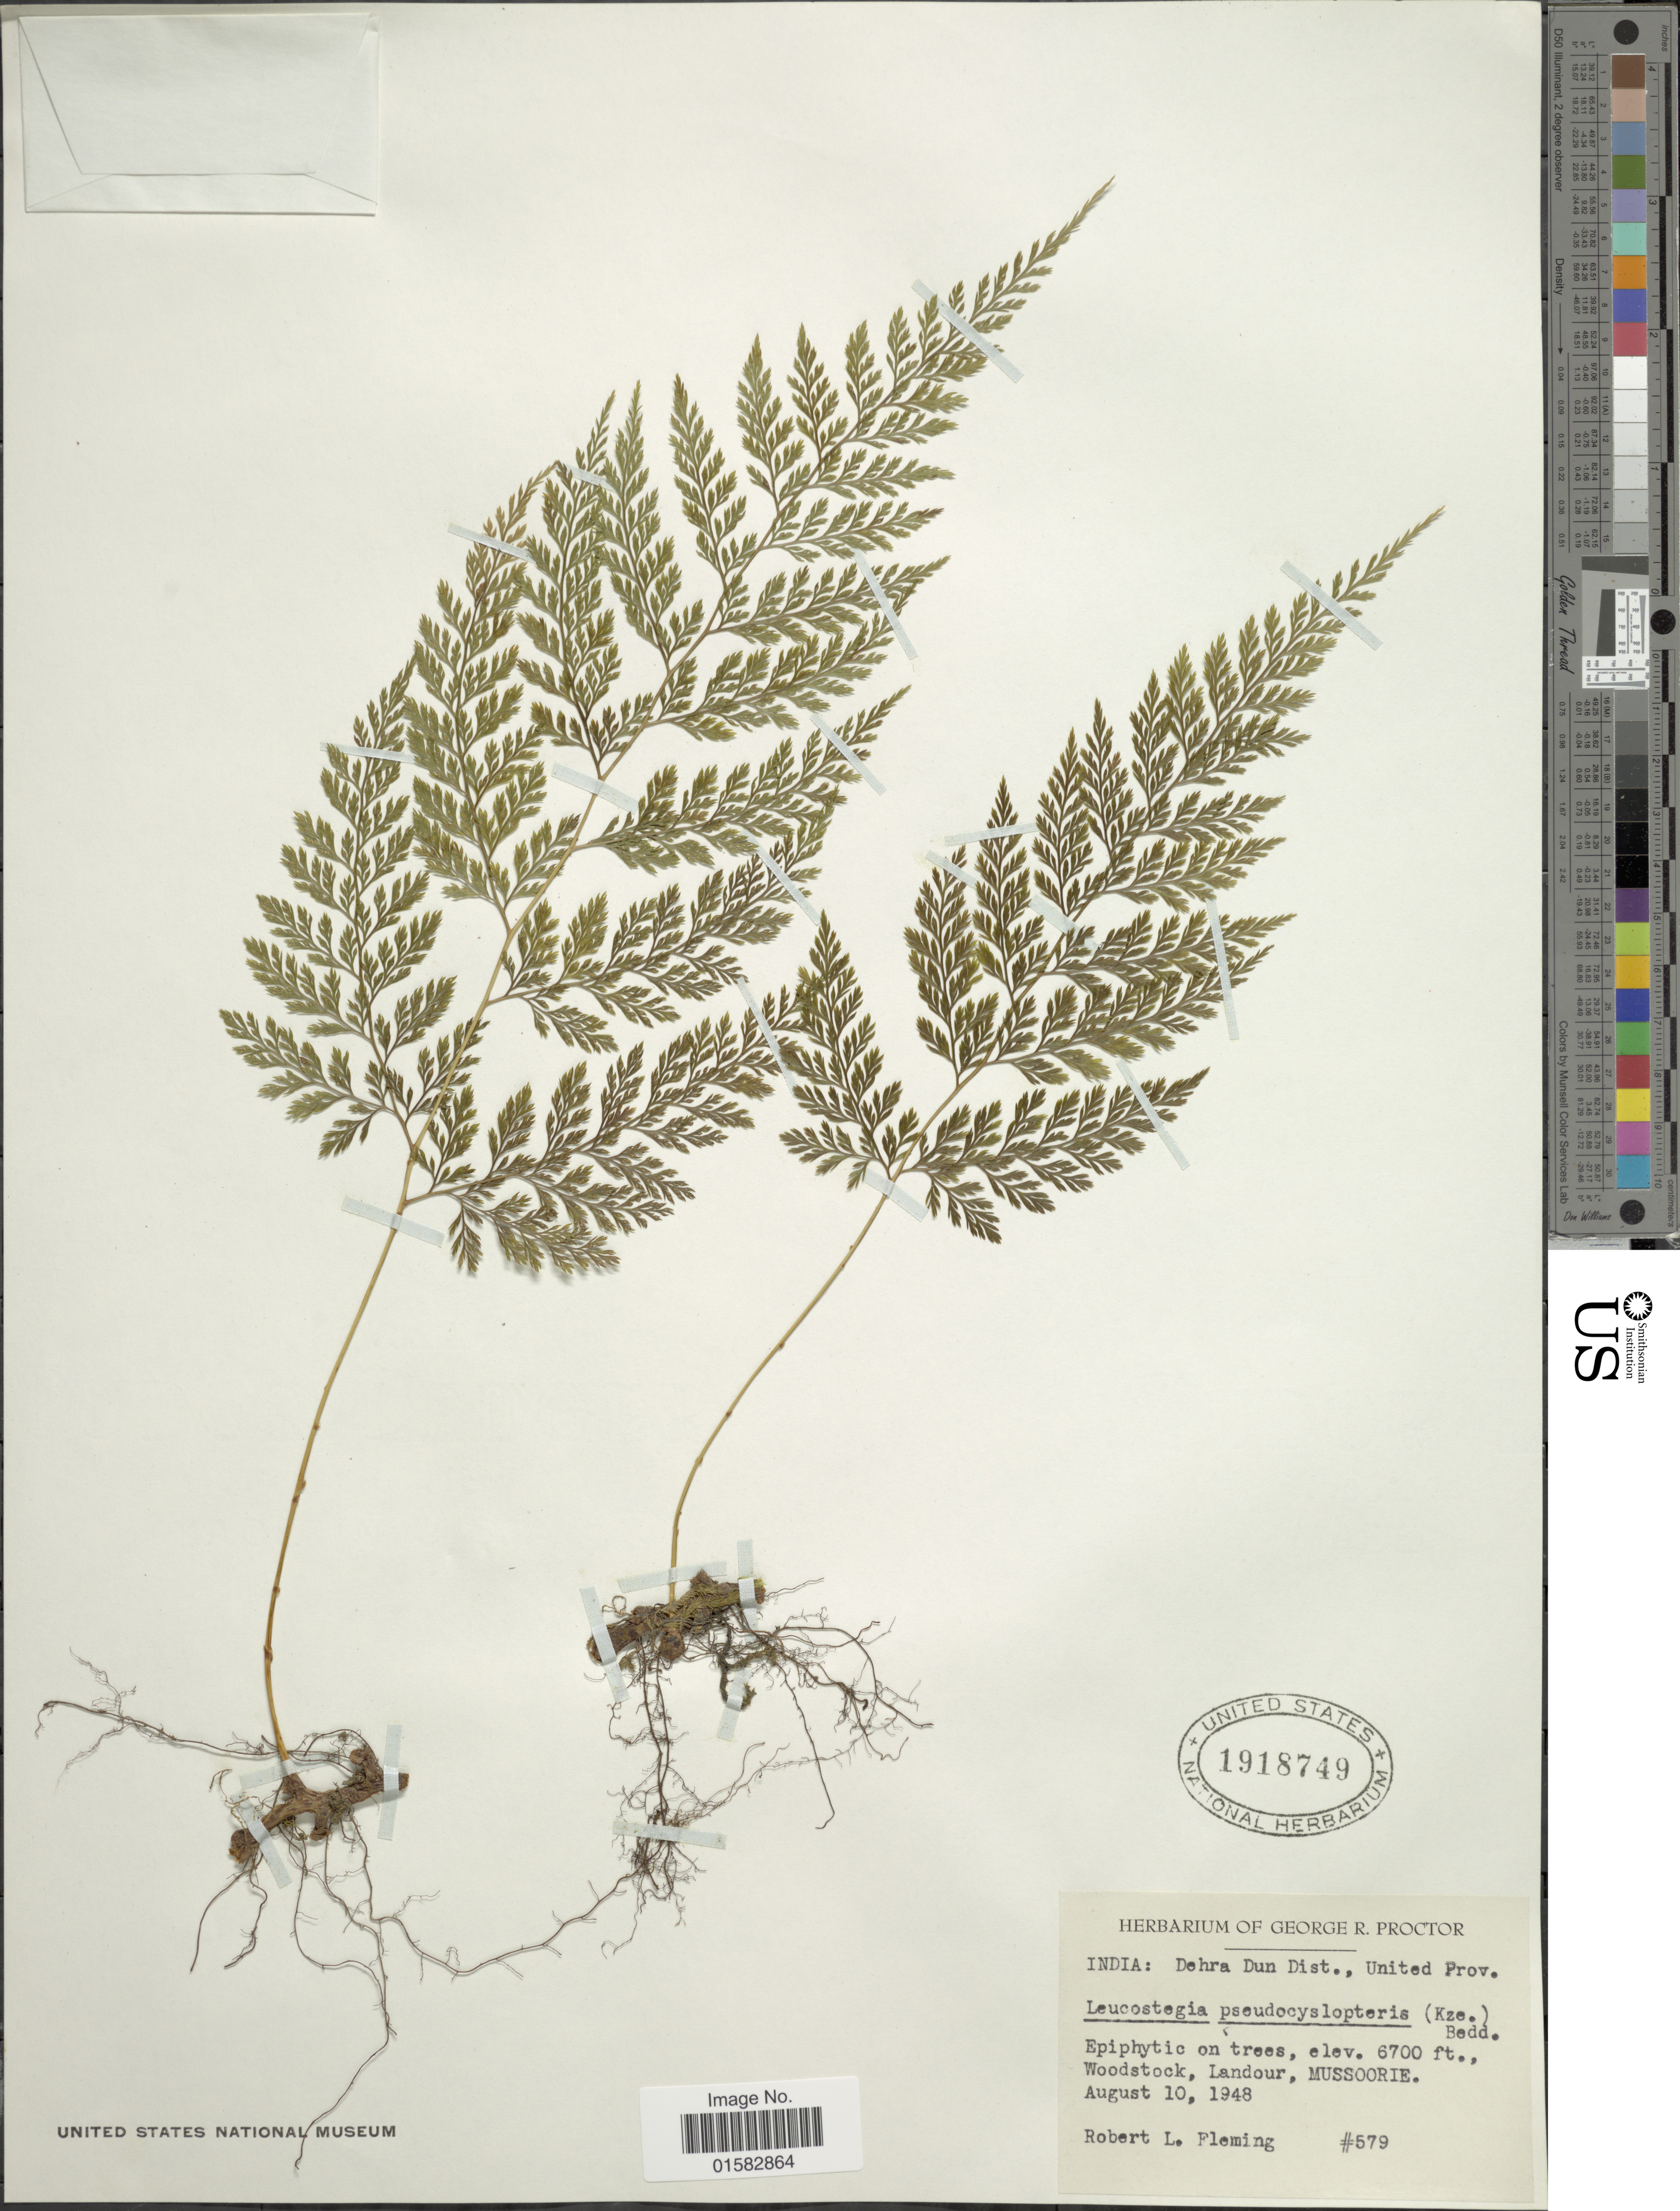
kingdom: Plantae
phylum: Tracheophyta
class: Polypodiopsida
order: Polypodiales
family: Davalliaceae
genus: Davallia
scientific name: Davallia pulchra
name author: D. Don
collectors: R. Fleming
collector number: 579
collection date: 1948-08-10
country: India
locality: Dehra Dun District, United Prov., Landour, Mussoorie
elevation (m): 2042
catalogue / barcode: US 1918749